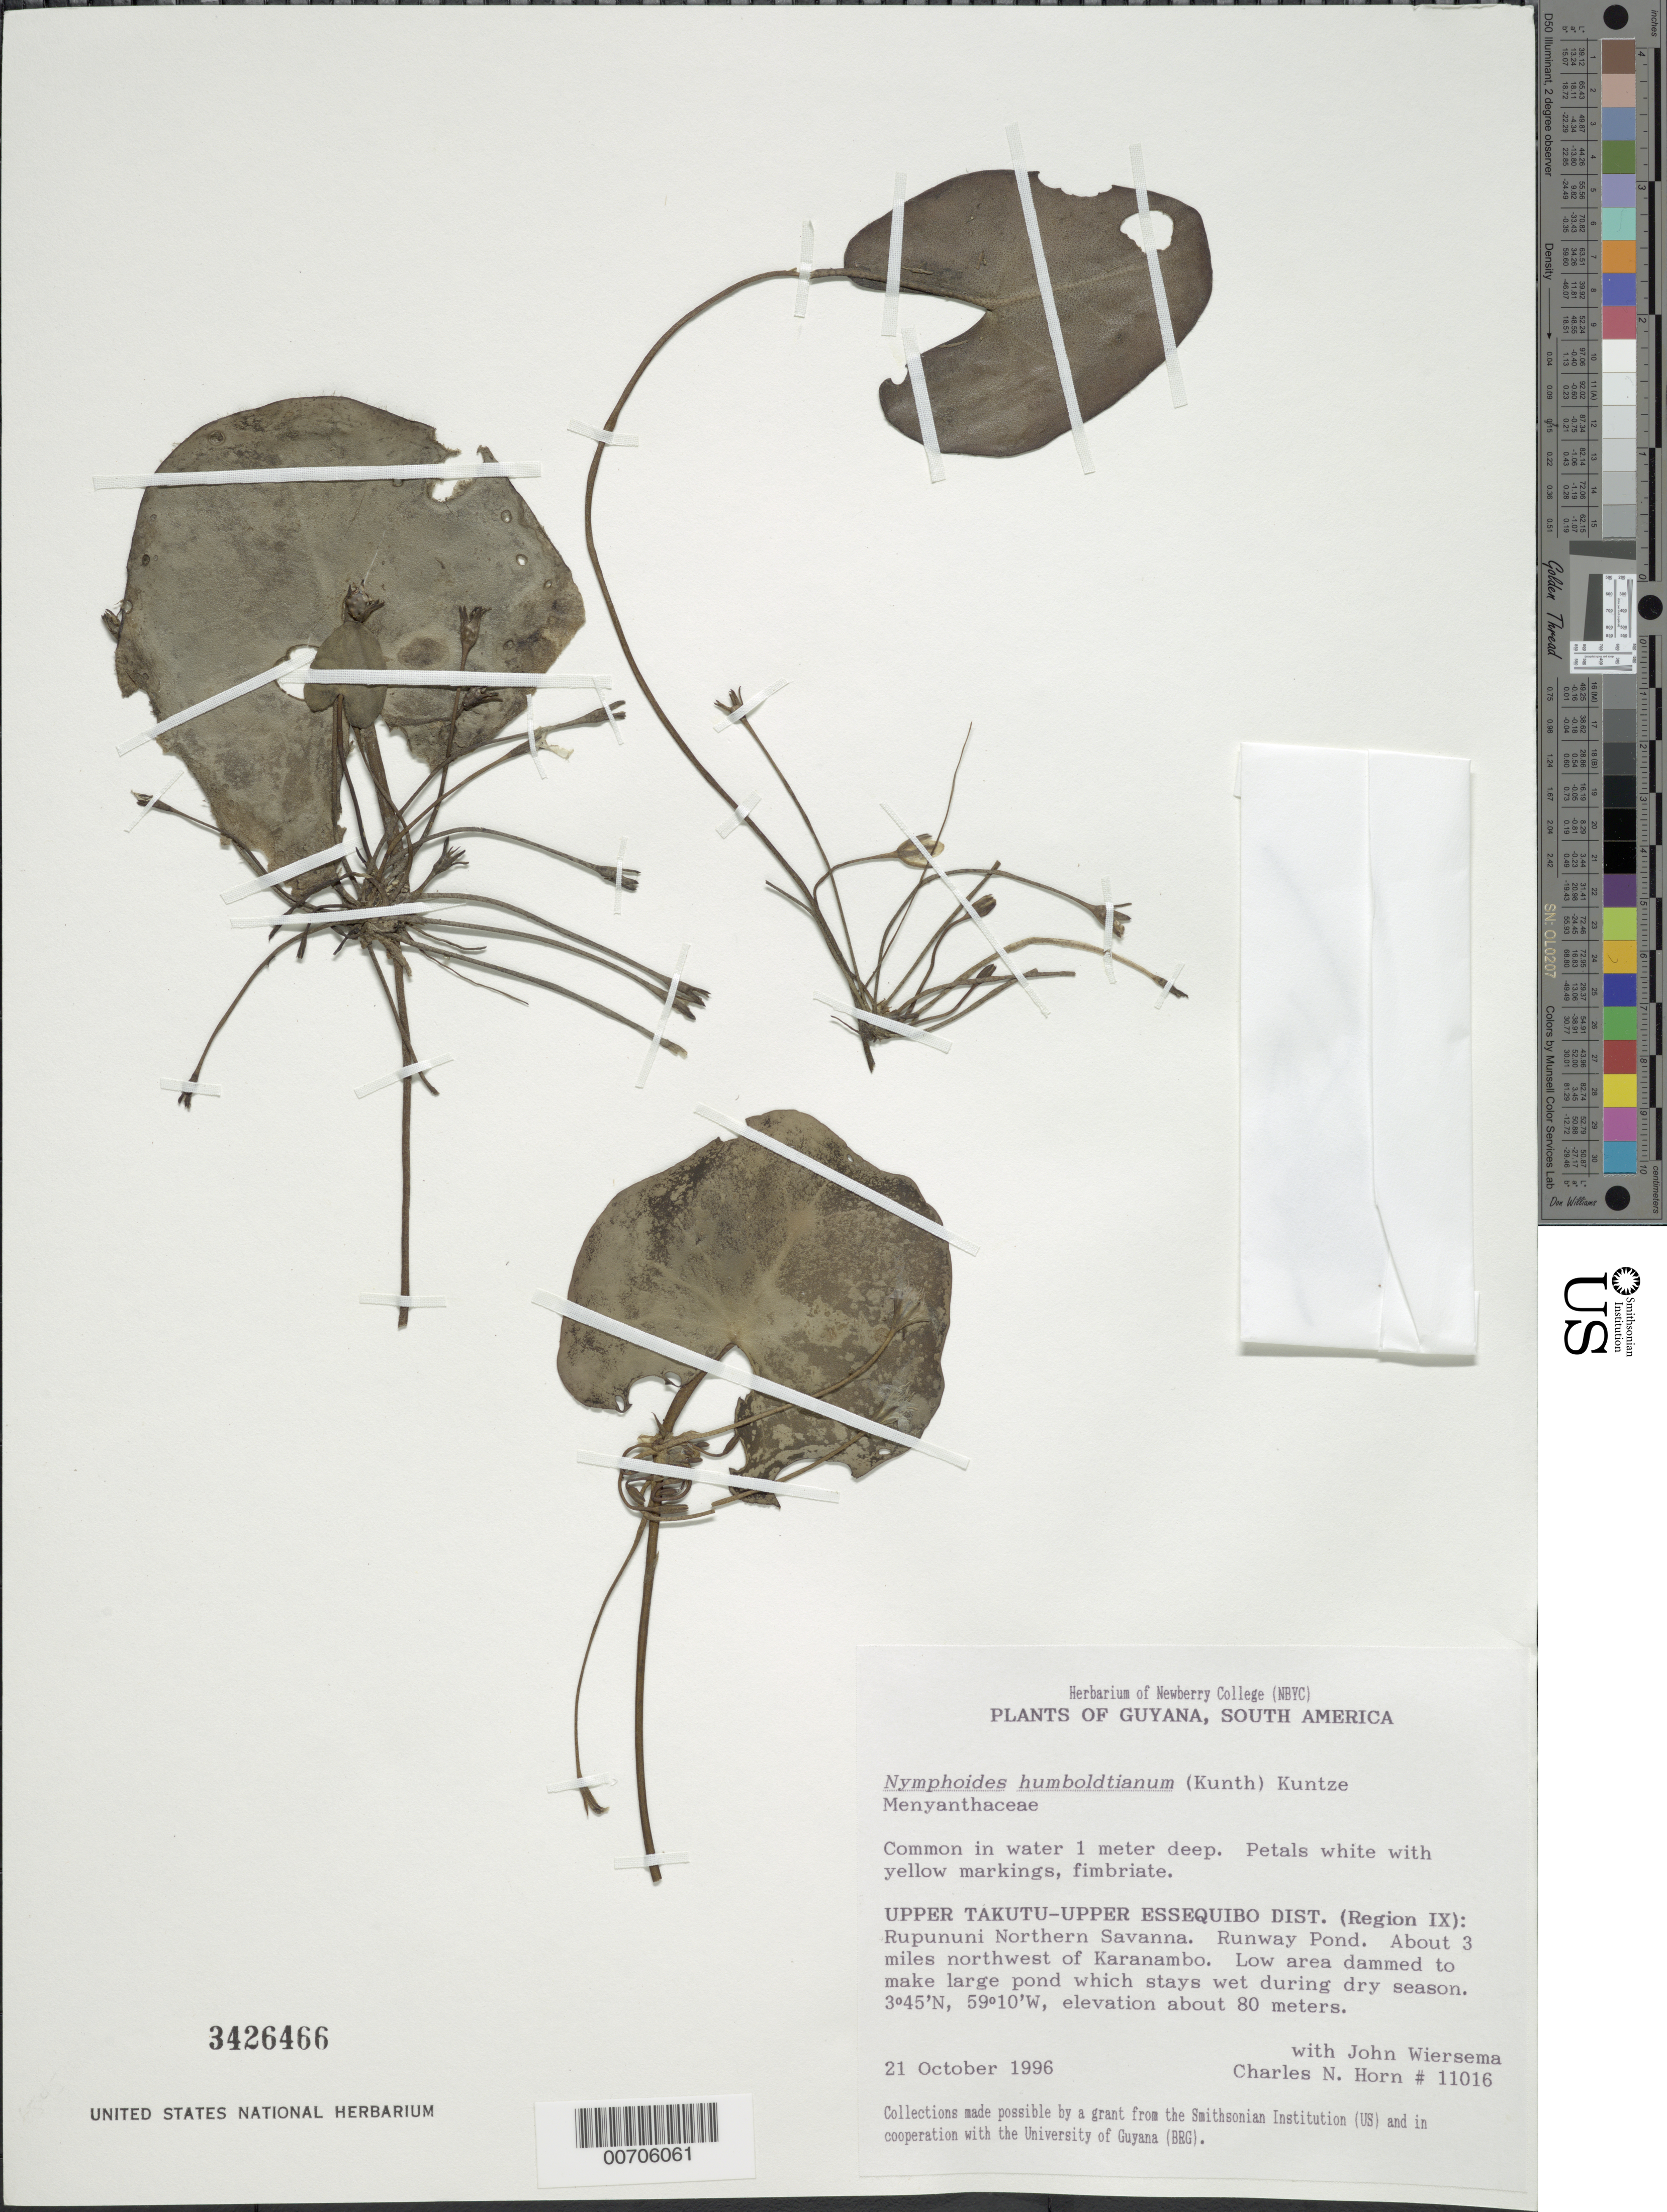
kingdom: Plantae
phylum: Tracheophyta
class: Magnoliopsida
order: Asterales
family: Menyanthaceae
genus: Nymphoides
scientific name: Nymphoides humboldtiana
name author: (Kunth) Kuntze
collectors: C. N. Horn & J. H. Wiersema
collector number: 11016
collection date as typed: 21-Oct-96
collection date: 1996-10-21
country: Guyana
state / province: U. Takutu-U. Essequibo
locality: Rupununi Northern Savanna, Runaway Pond, 3 mi NW of Karanambo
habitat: Water 1 m deep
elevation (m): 80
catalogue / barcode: US 3426466